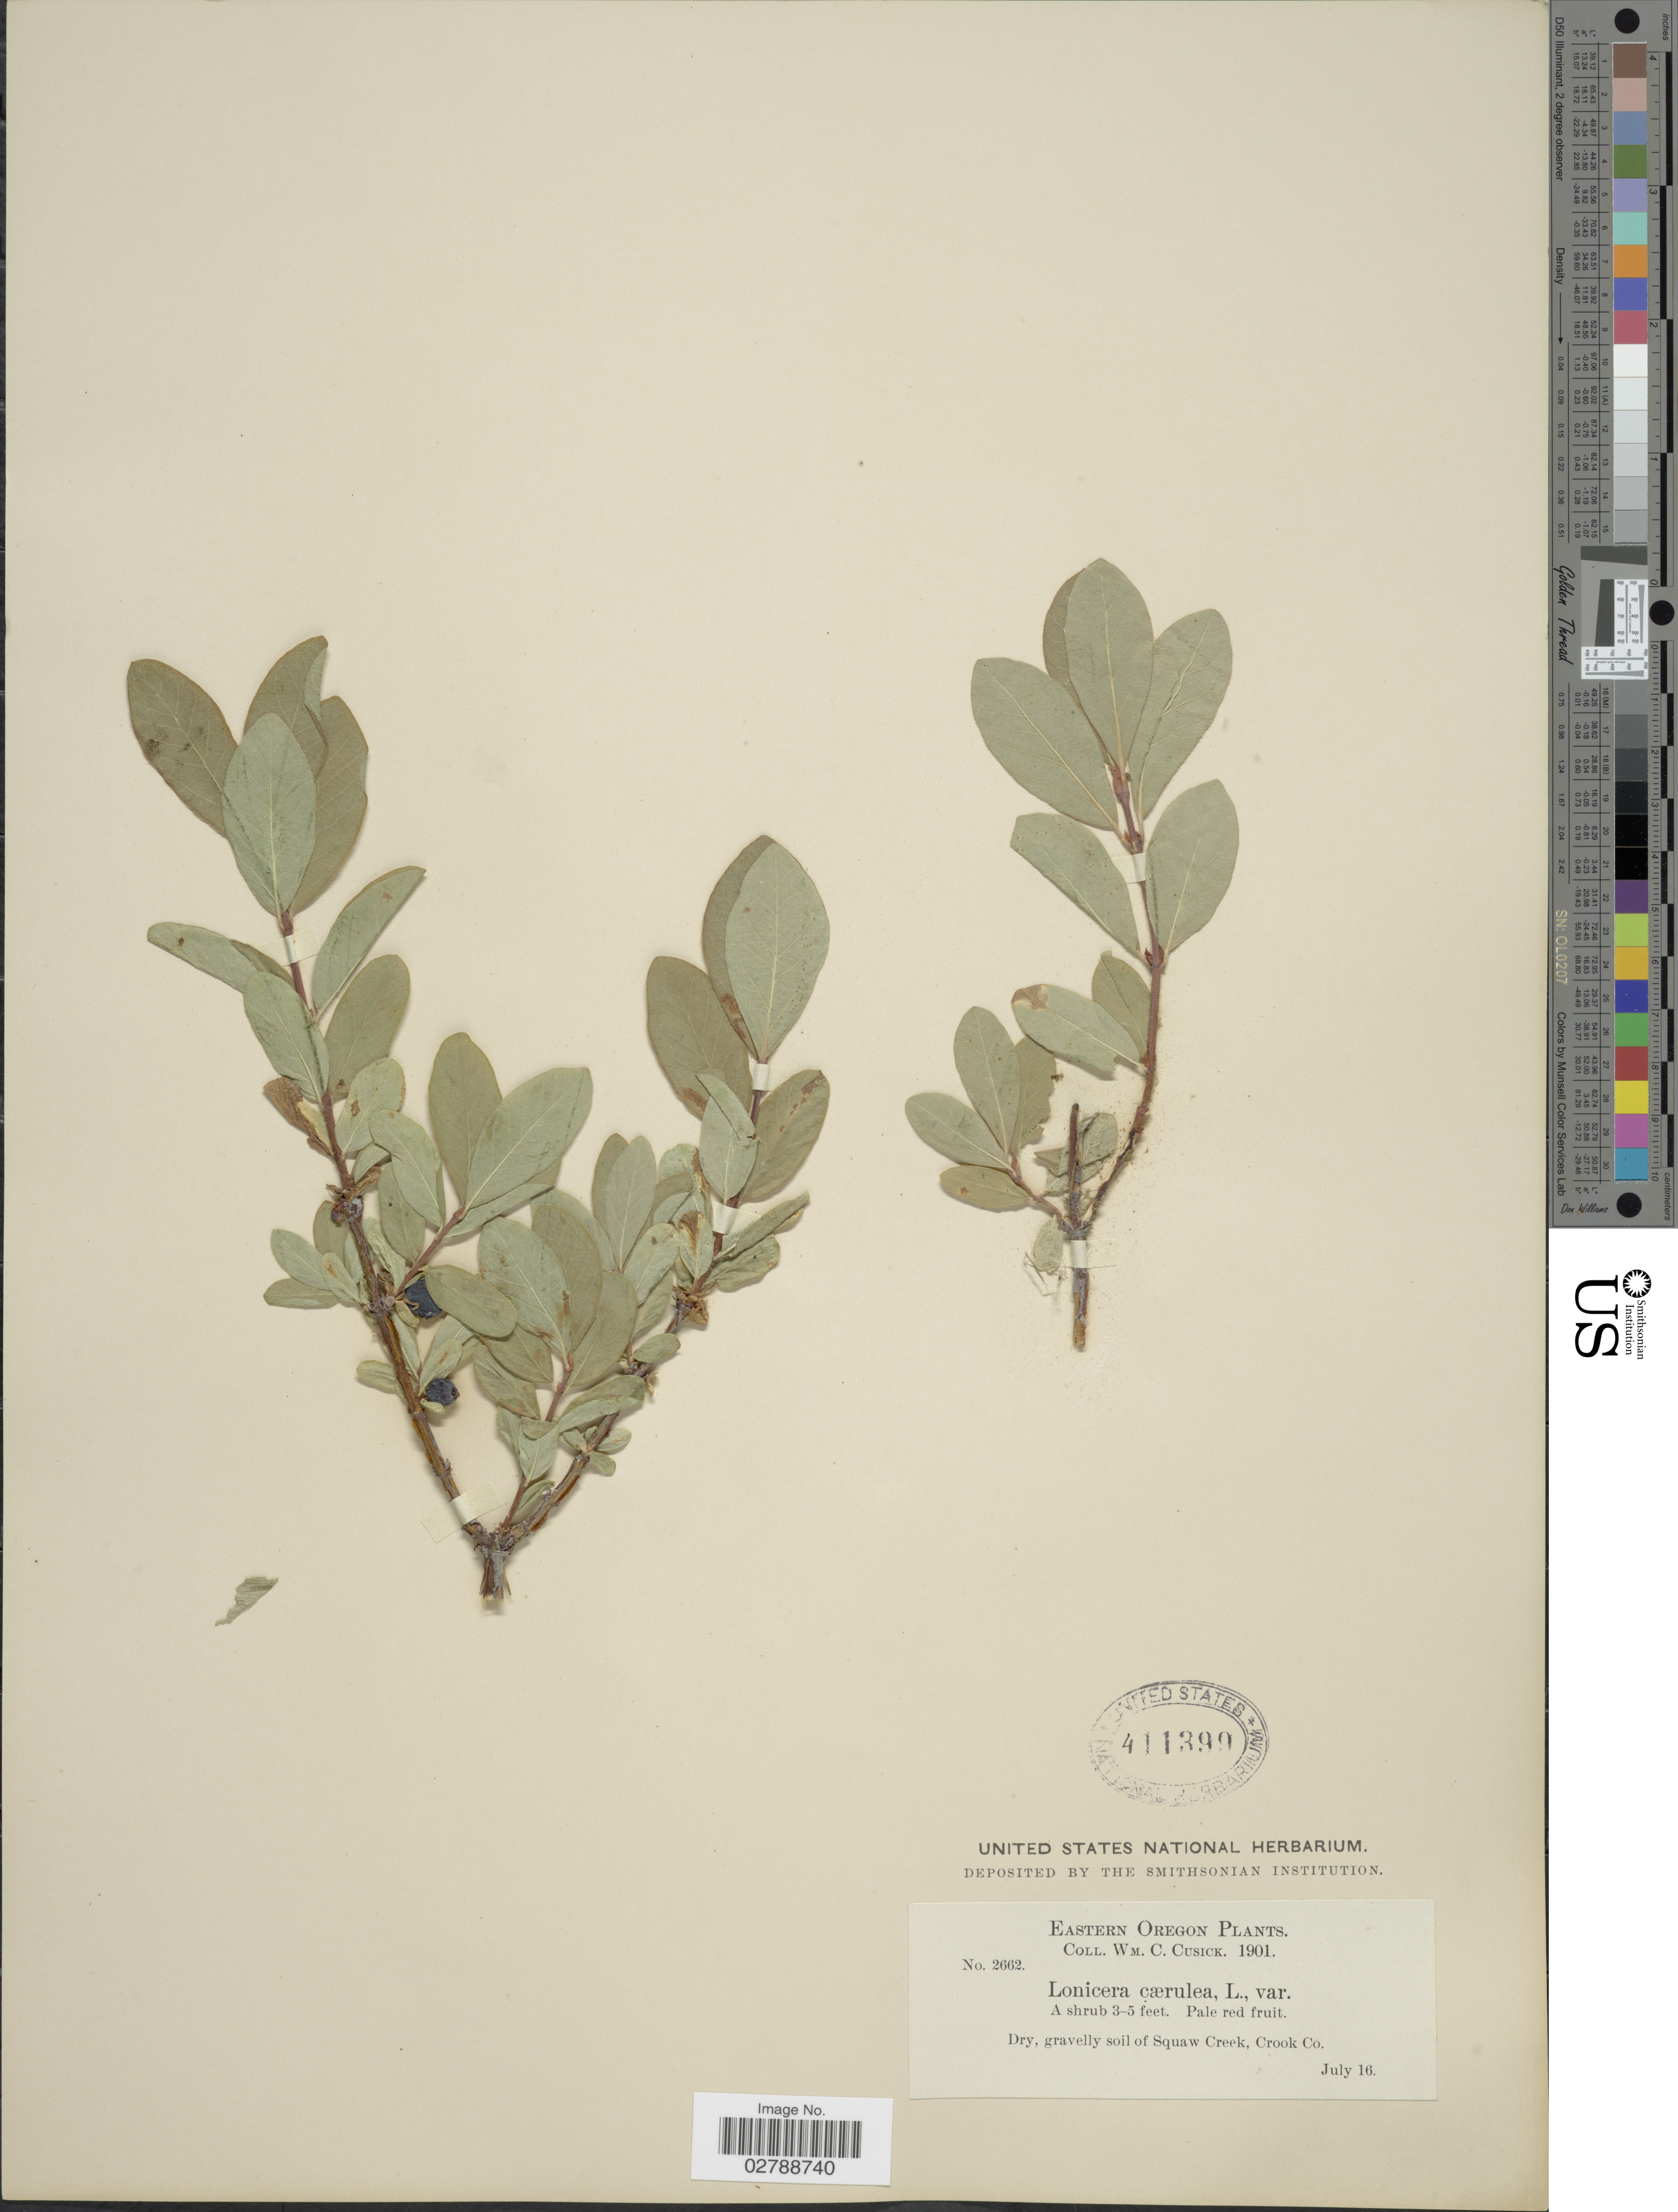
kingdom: Plantae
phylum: Tracheophyta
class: Magnoliopsida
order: Dipsacales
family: Caprifoliaceae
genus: Lonicera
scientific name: Lonicera caerulea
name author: L.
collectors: W. C. Cusick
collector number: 2662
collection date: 1901-07-16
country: United States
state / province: Oregon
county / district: Crook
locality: Eastern Oregon. Squaw Creek, Crook Co.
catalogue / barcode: US 411399